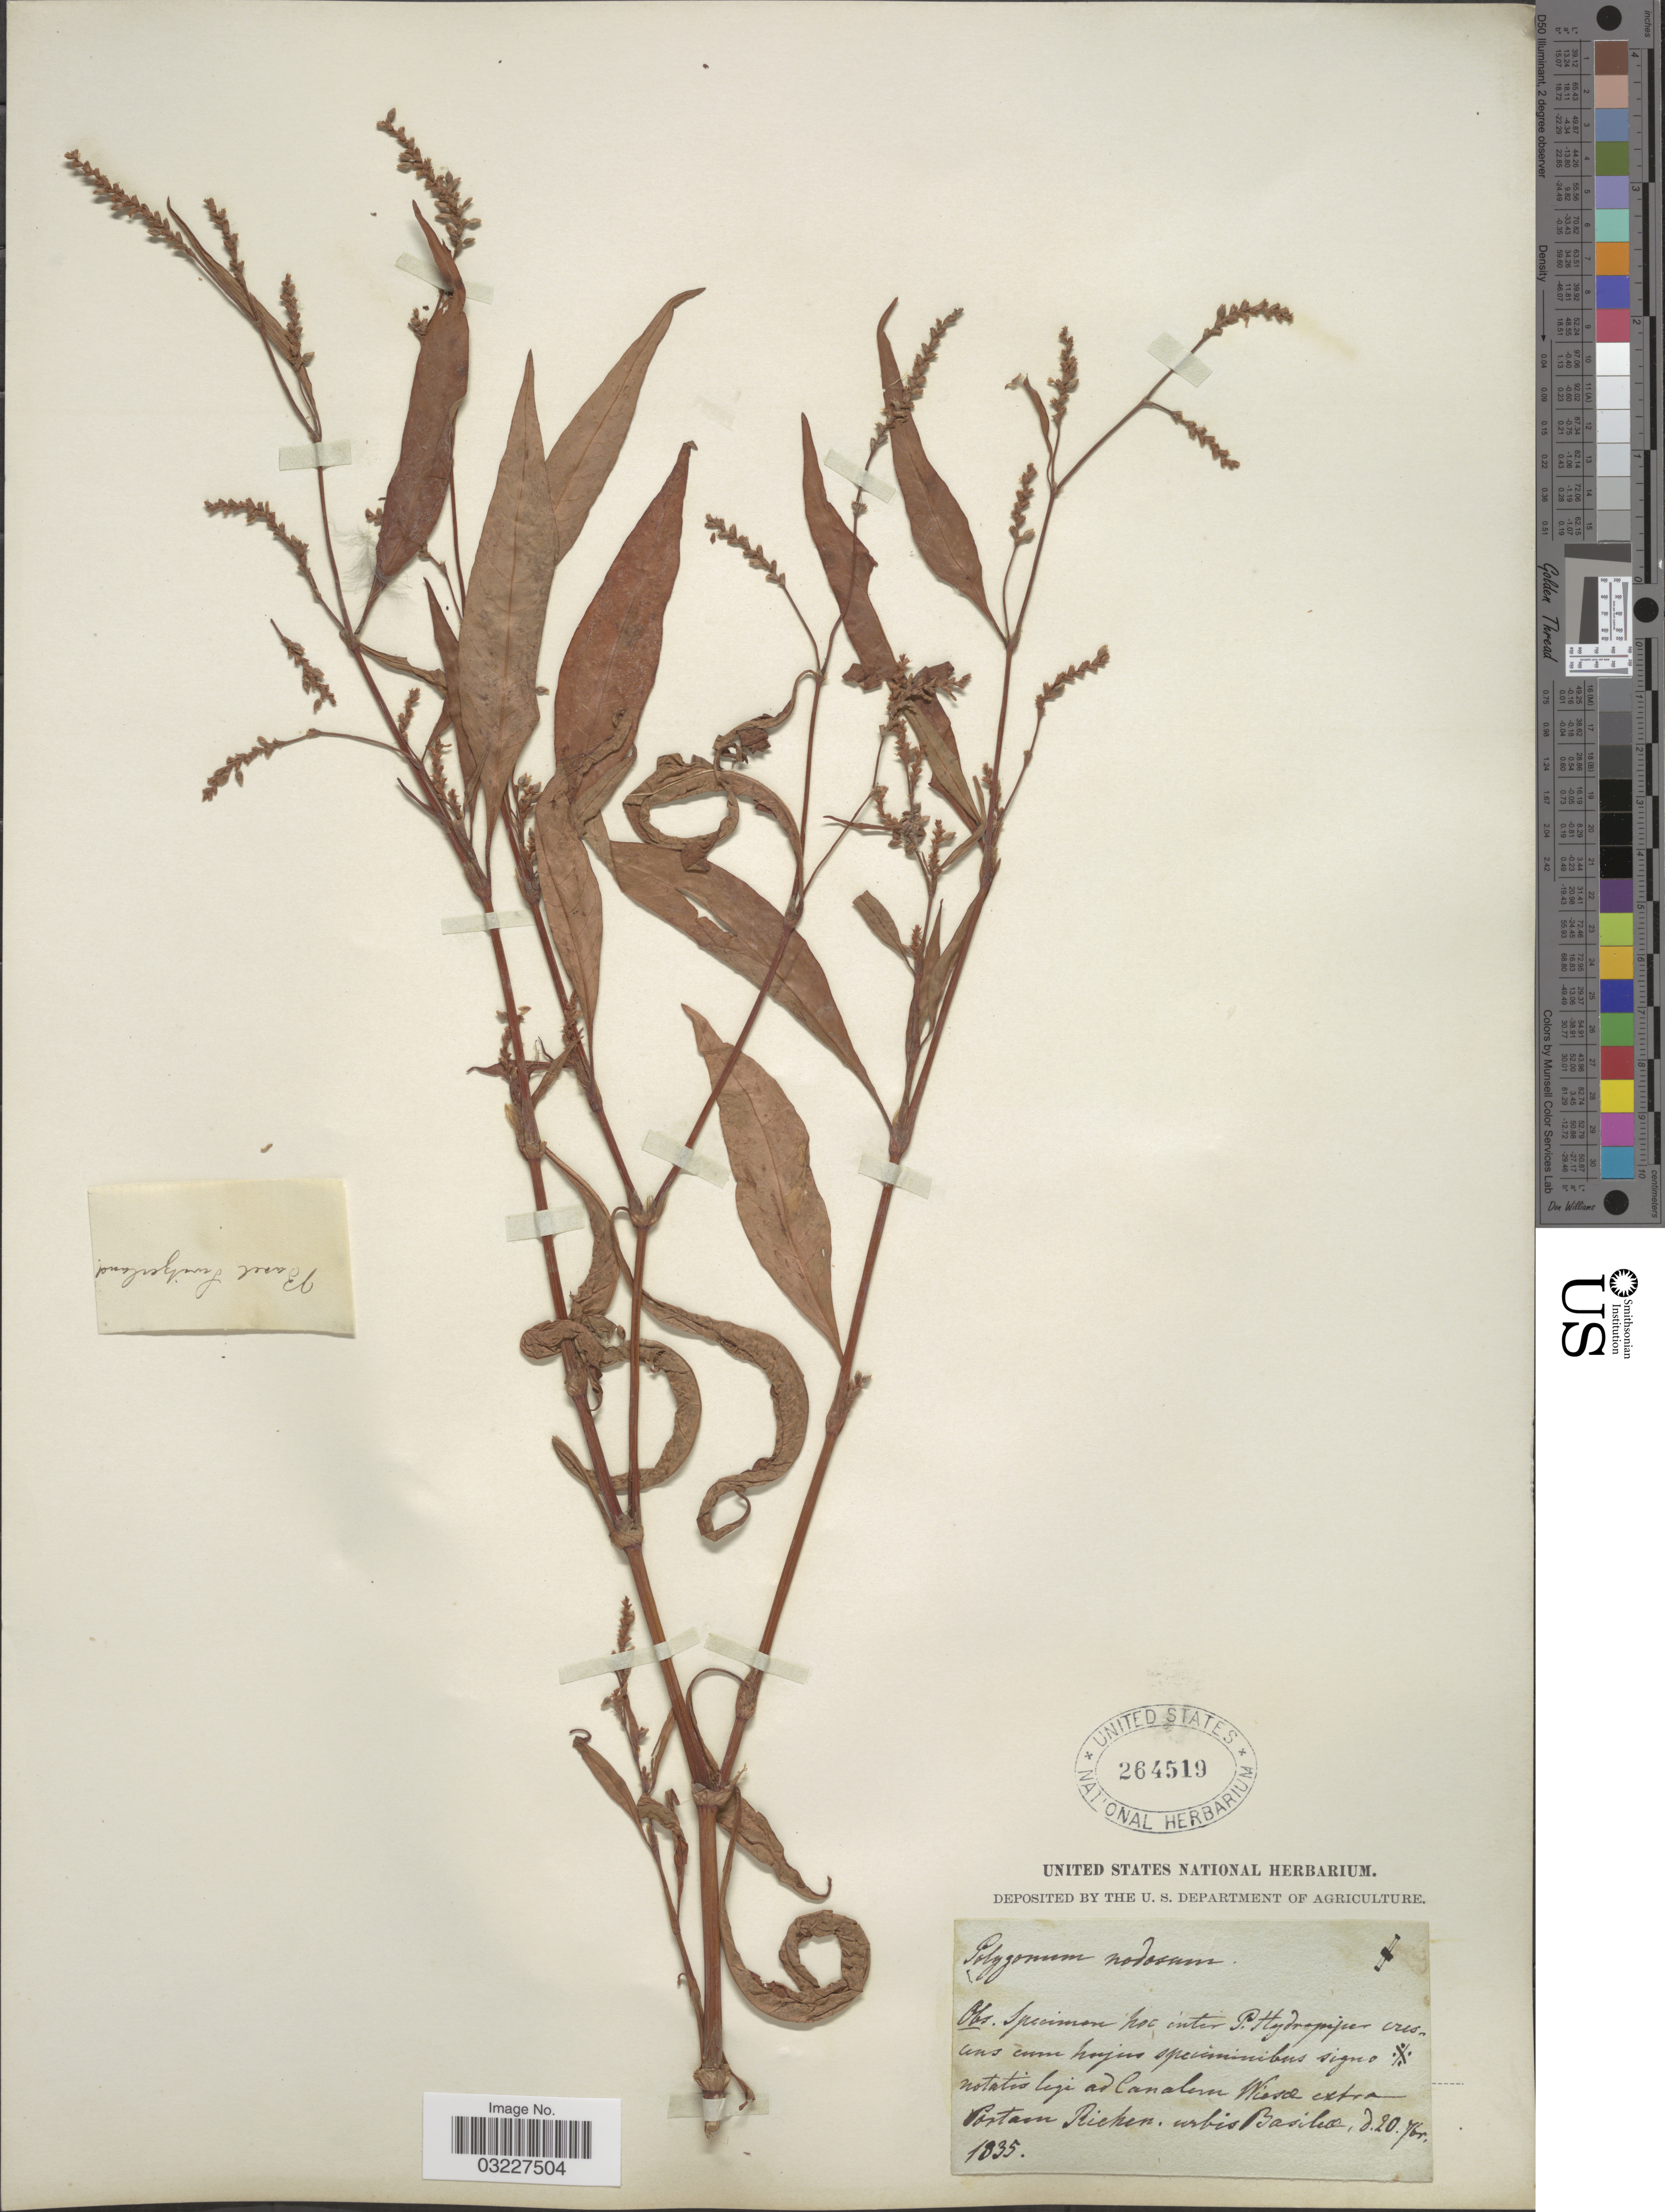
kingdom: Plantae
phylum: Tracheophyta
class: Magnoliopsida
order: Caryophyllales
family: Polygonaceae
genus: Polygonum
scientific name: Polygonum nodosum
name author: Pers.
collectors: ex herb. United States National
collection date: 1835-02-20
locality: Ad Canaleran Wiesel centra portam Rieken urbis Basileae. [interpreted]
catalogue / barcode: US 264519